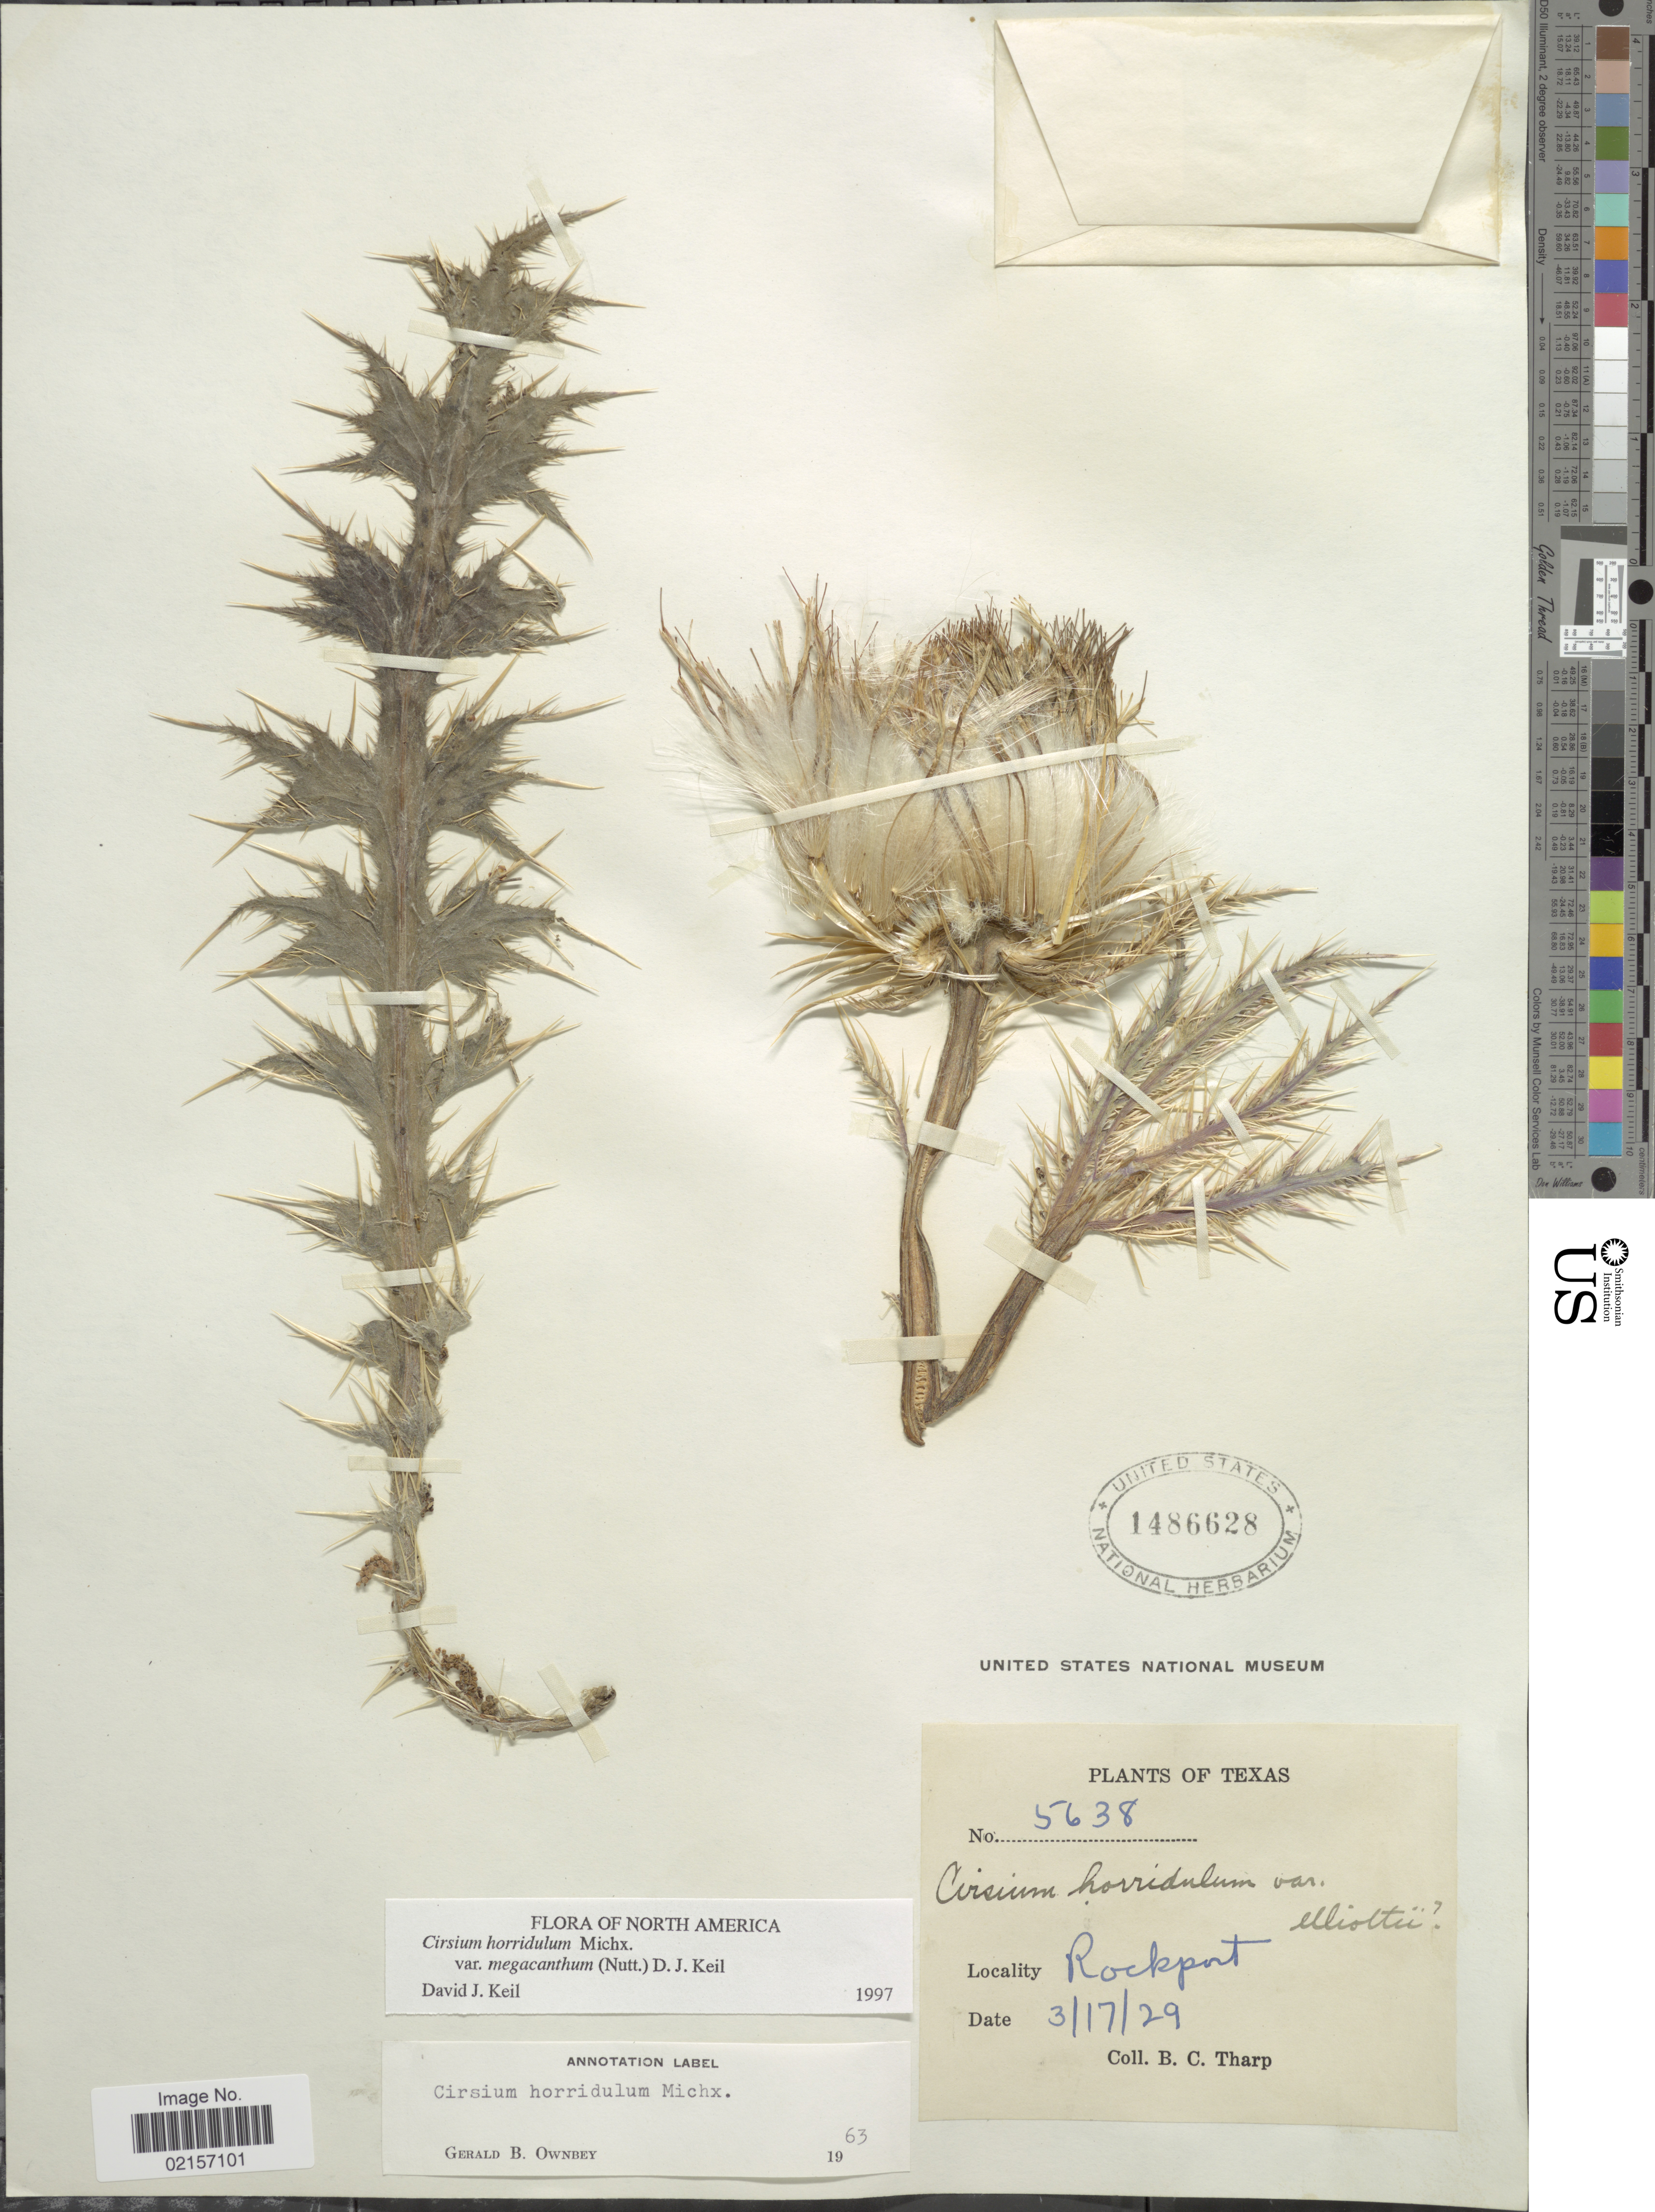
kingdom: Plantae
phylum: Tracheophyta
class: Magnoliopsida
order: Asterales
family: Asteraceae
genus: Cirsium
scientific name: Cirsium horridulum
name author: Michx.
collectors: B. C. Tharp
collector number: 5638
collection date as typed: Transcribed d/m/y: 17/3/29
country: United States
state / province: Texas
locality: Rockport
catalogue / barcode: US 1486628